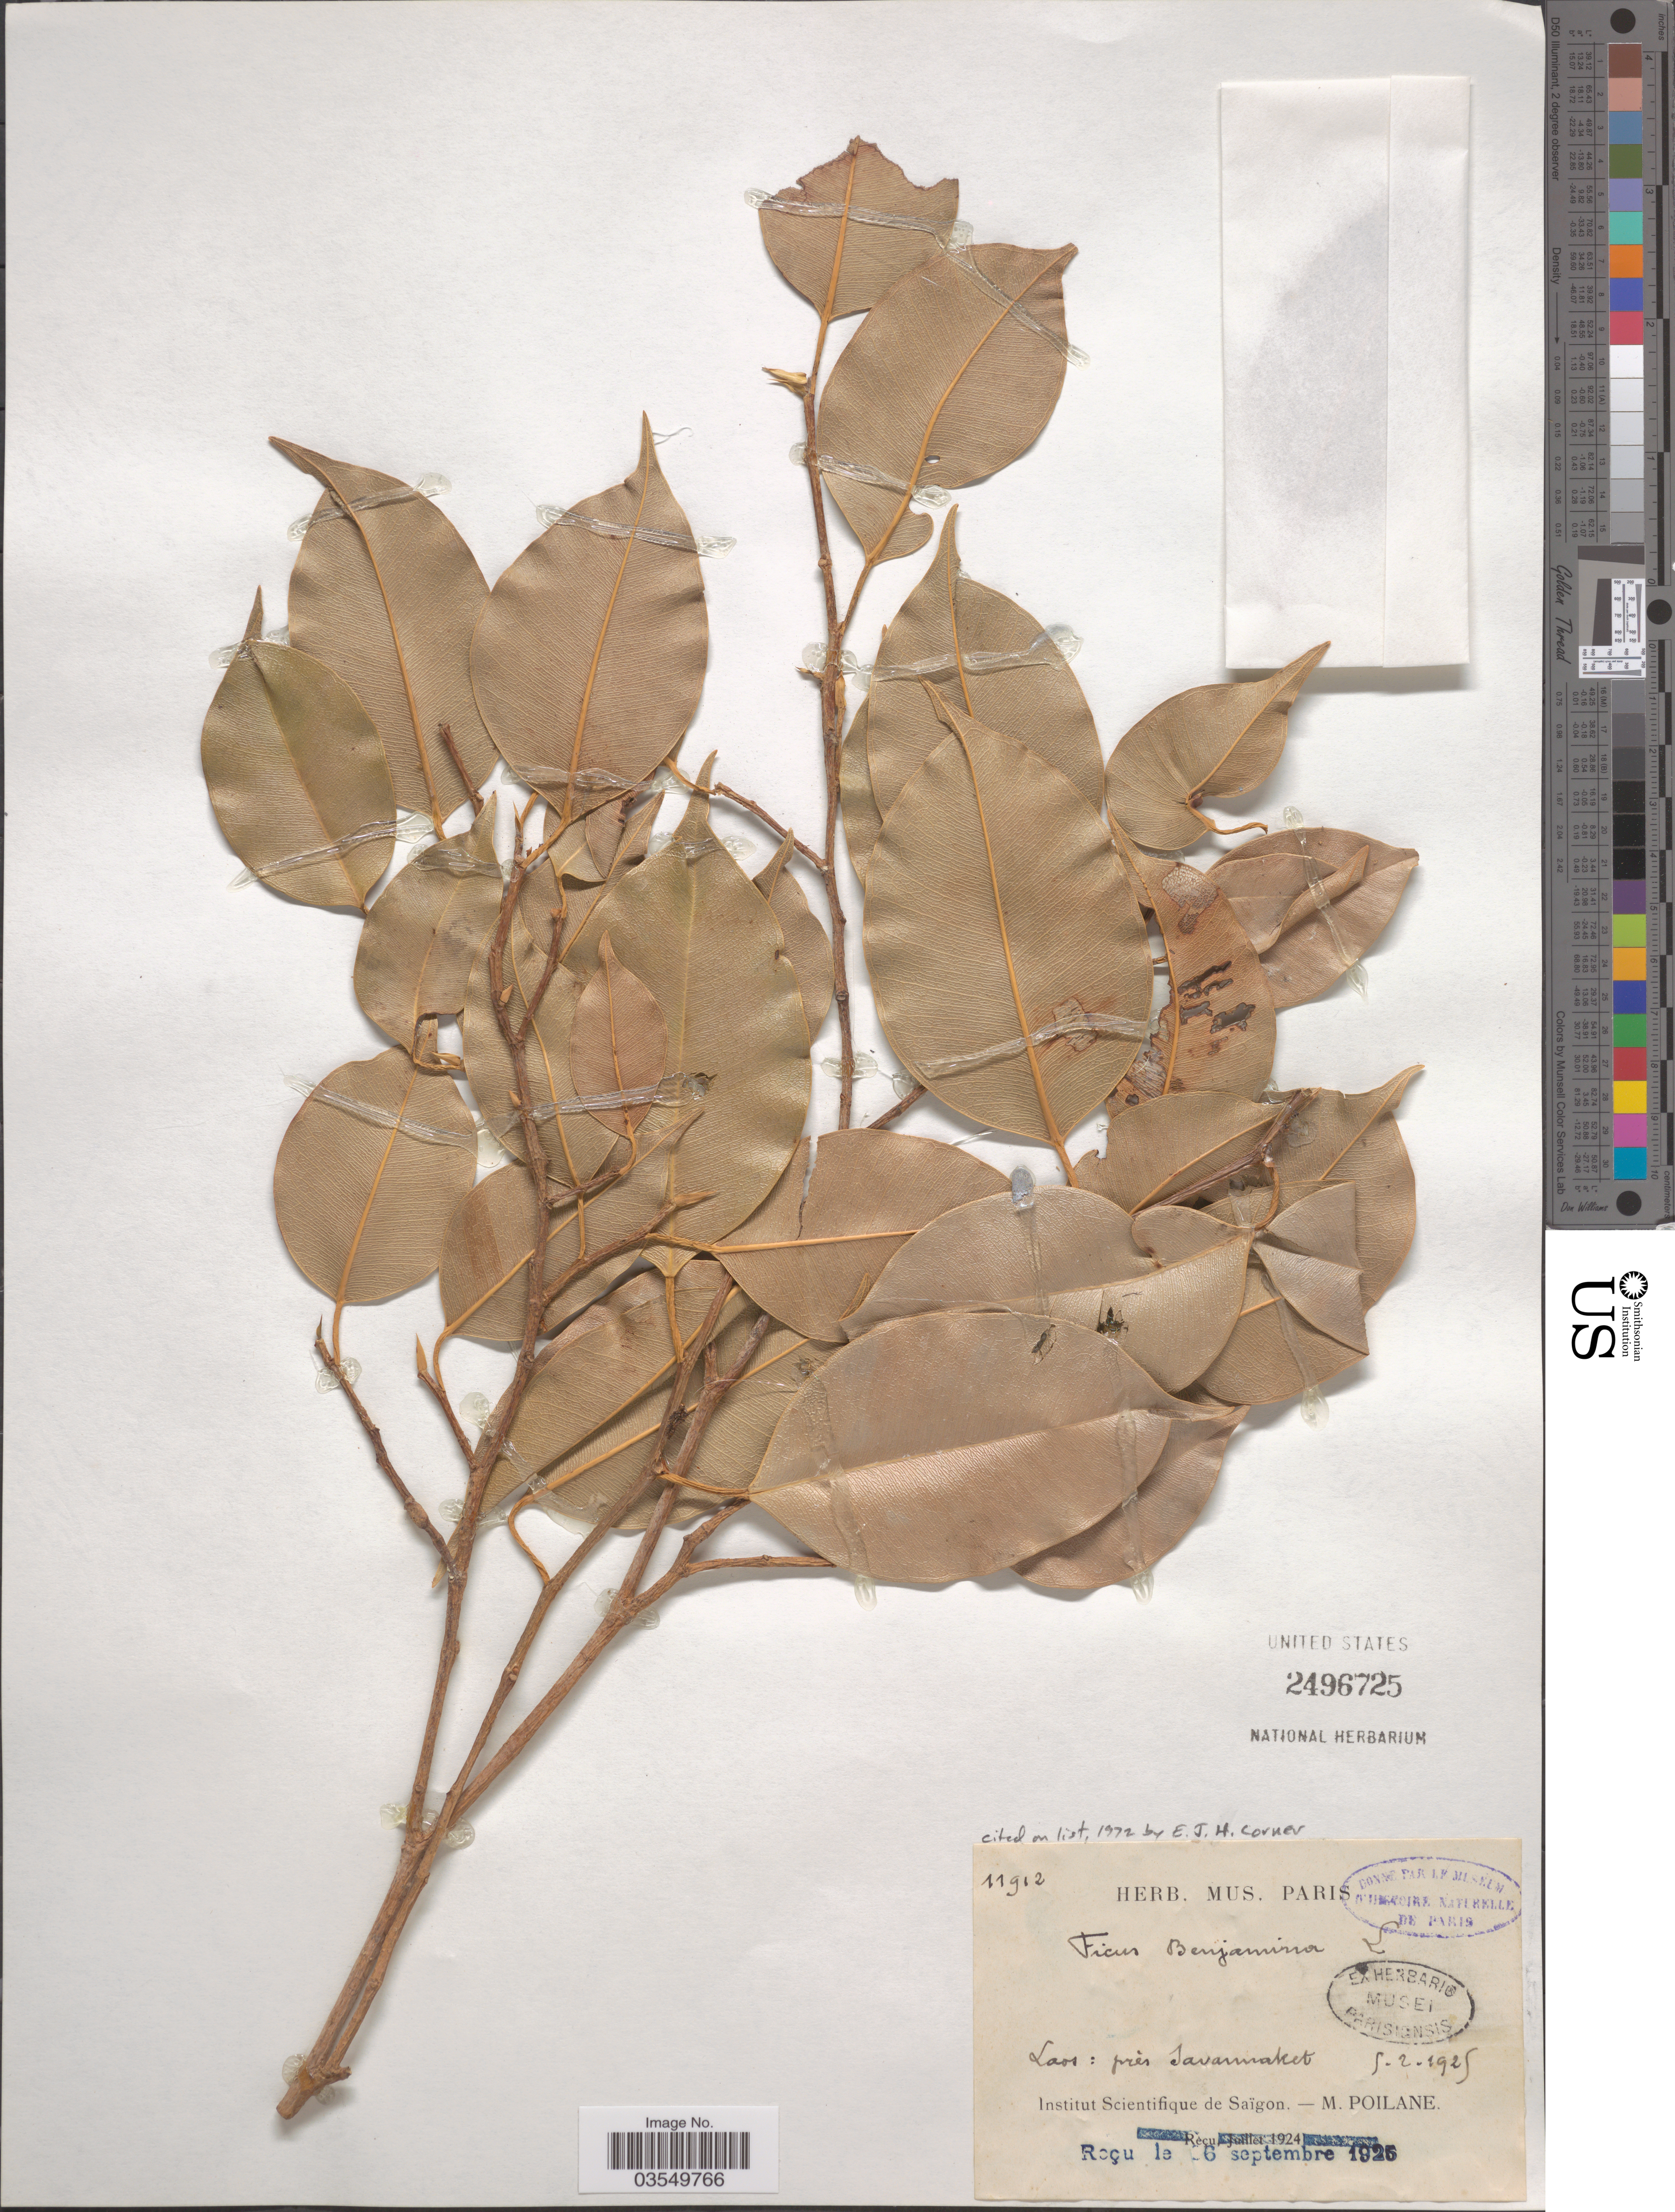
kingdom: Plantae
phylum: Tracheophyta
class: Magnoliopsida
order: Rosales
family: Moraceae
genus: Ficus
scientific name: Ficus benjamina var. benjamina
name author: L.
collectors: M. Poilane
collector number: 11912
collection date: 1925-02-05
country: Laos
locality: Près Savannaket.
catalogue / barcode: US 2496725